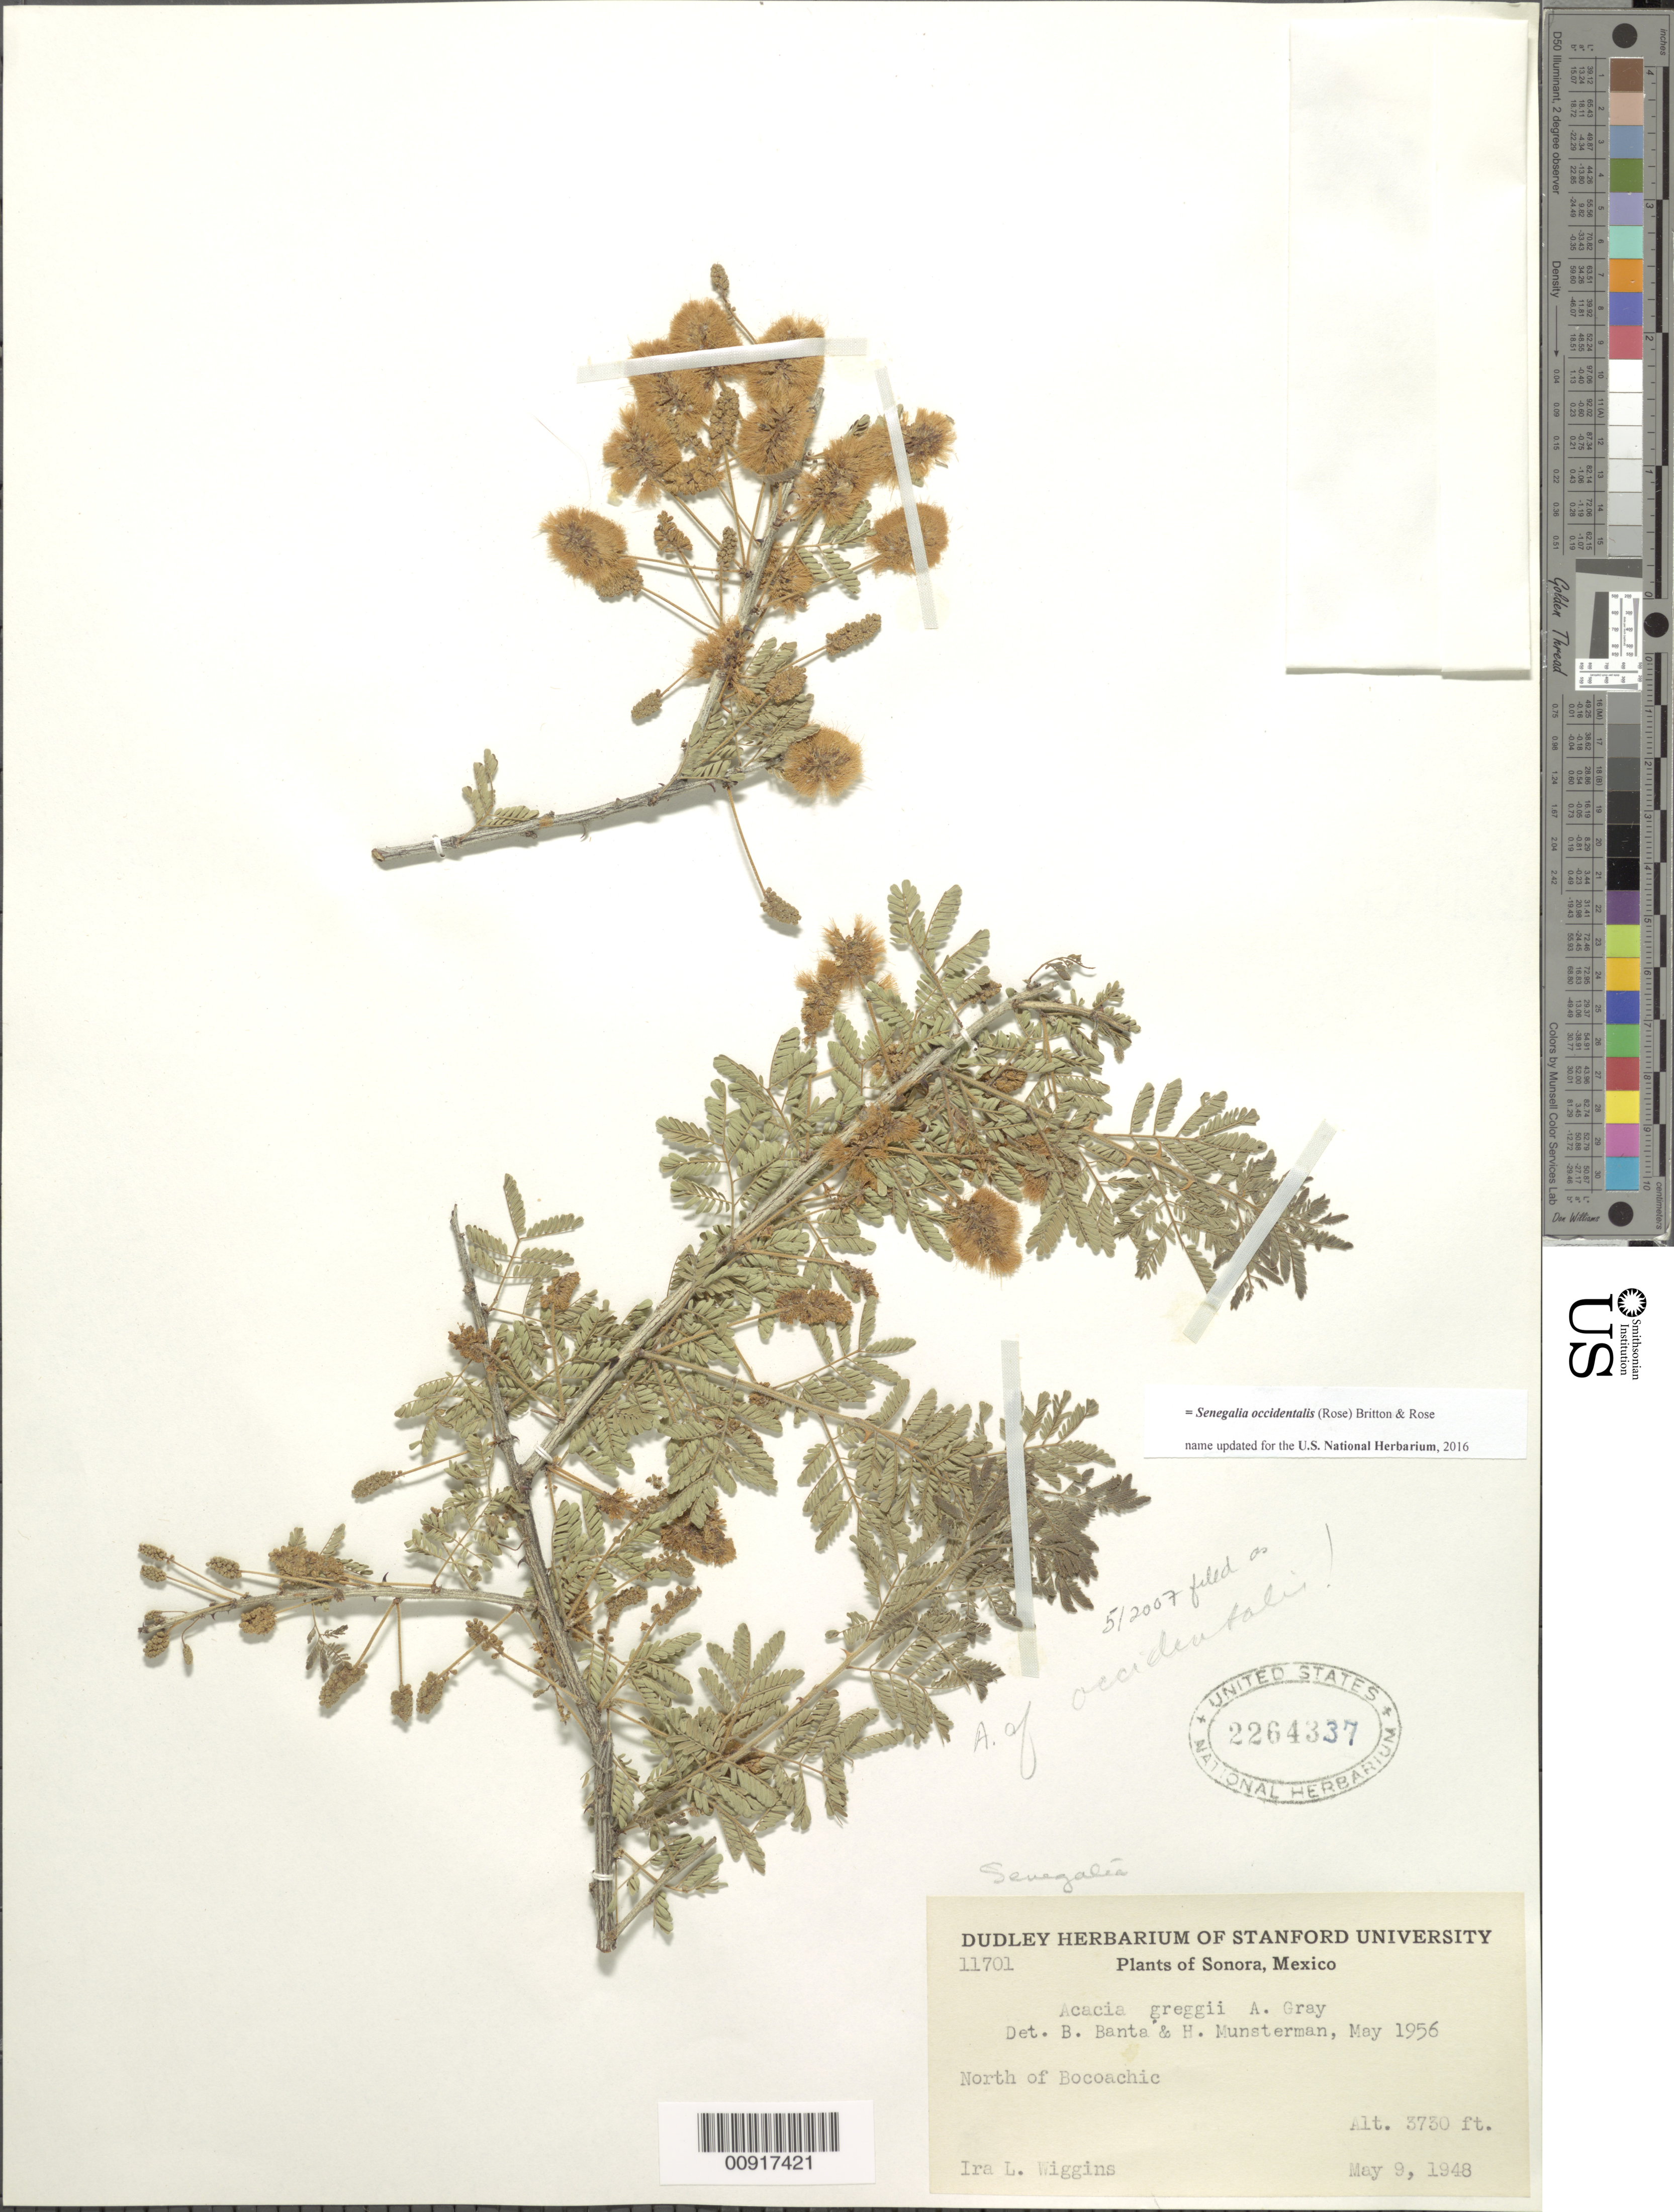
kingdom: Plantae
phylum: Tracheophyta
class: Magnoliopsida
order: Fabales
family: Fabaceae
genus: Senegalia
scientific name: Senegalia occidentalis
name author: (Rose) Britton & Rose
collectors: I. L. Wiggins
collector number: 11701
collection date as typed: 09 May 1948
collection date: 1948-05-09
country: Mexico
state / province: Sonora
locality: North of Bocoachic.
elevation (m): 1137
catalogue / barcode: US 2264337